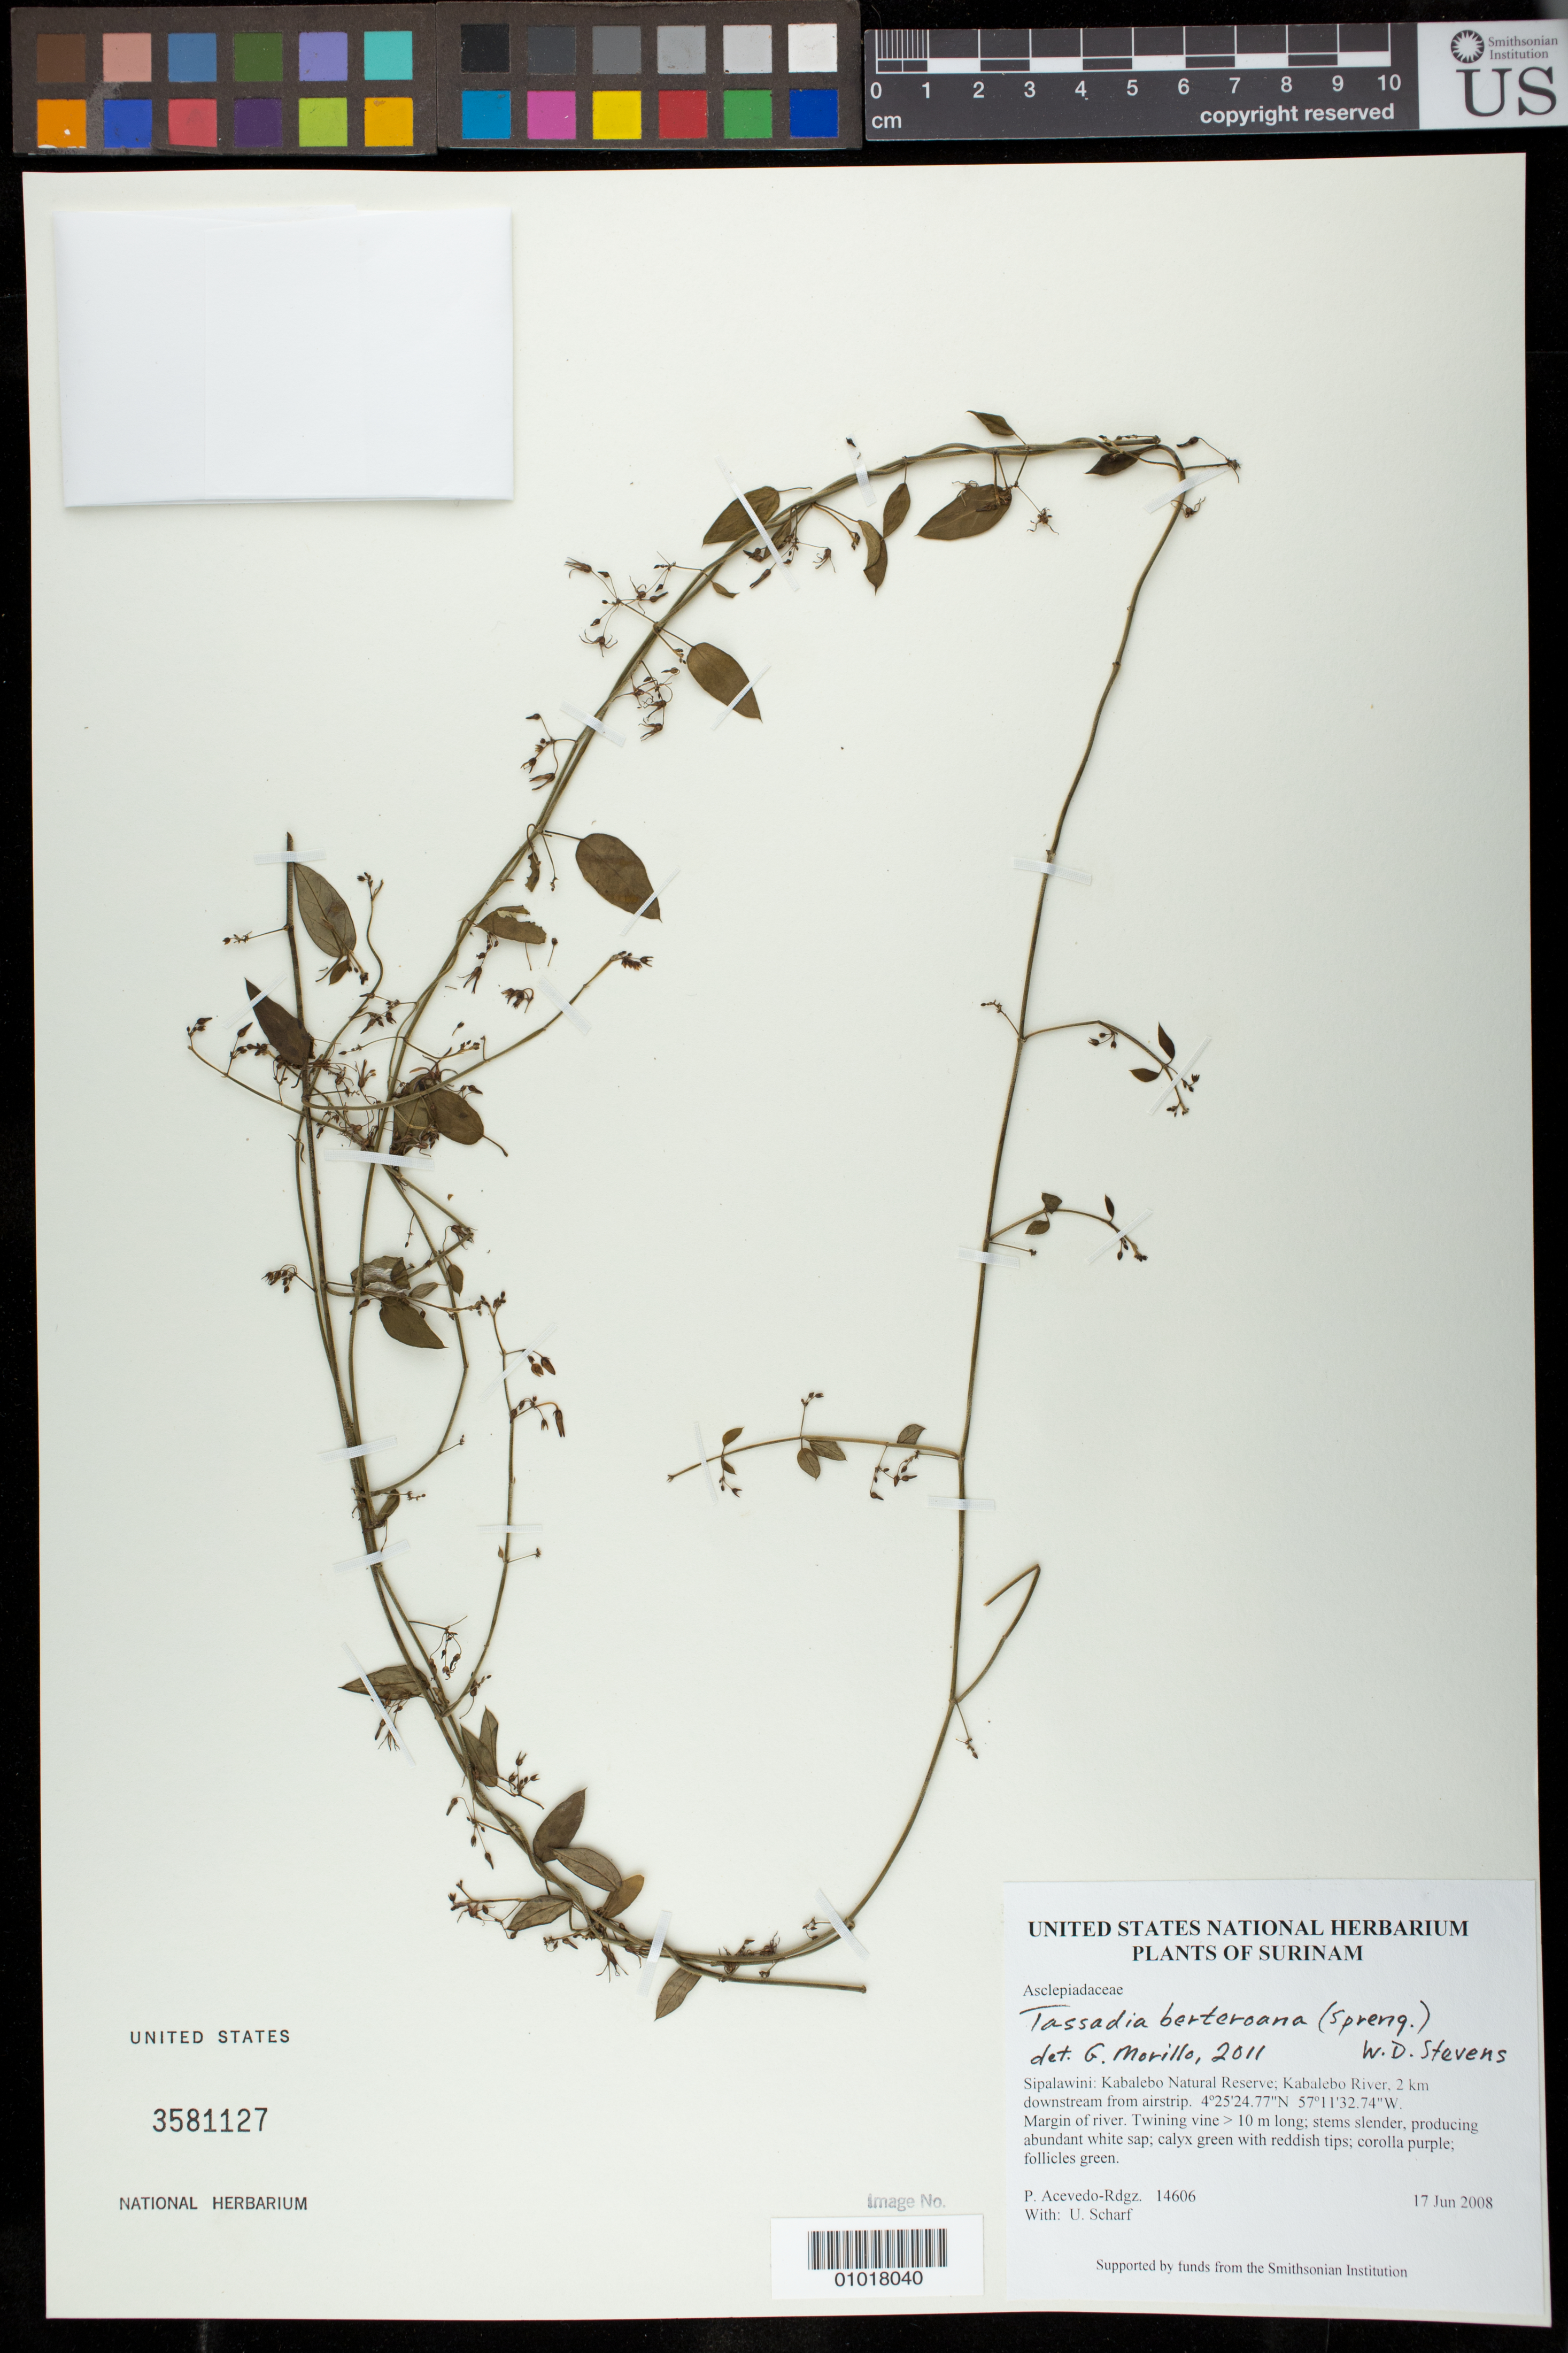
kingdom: Plantae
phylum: Tracheophyta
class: Magnoliopsida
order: Gentianales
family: Apocynaceae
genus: Tassadia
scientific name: Tassadia berteroana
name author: (Spreng.) W.D. Stevens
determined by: Morillo, G.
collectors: P. Acevedo-Rodr. & U. Scharf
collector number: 14606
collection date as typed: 17 Jun 2008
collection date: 2008-06-17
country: Suriname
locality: Sipalawini: Kabalebo Natural Reserve; Kabalebo River, 2 km downstream from airstrip.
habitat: Margin of river.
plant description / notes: BBS, K, NY, MO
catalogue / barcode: US 3581127